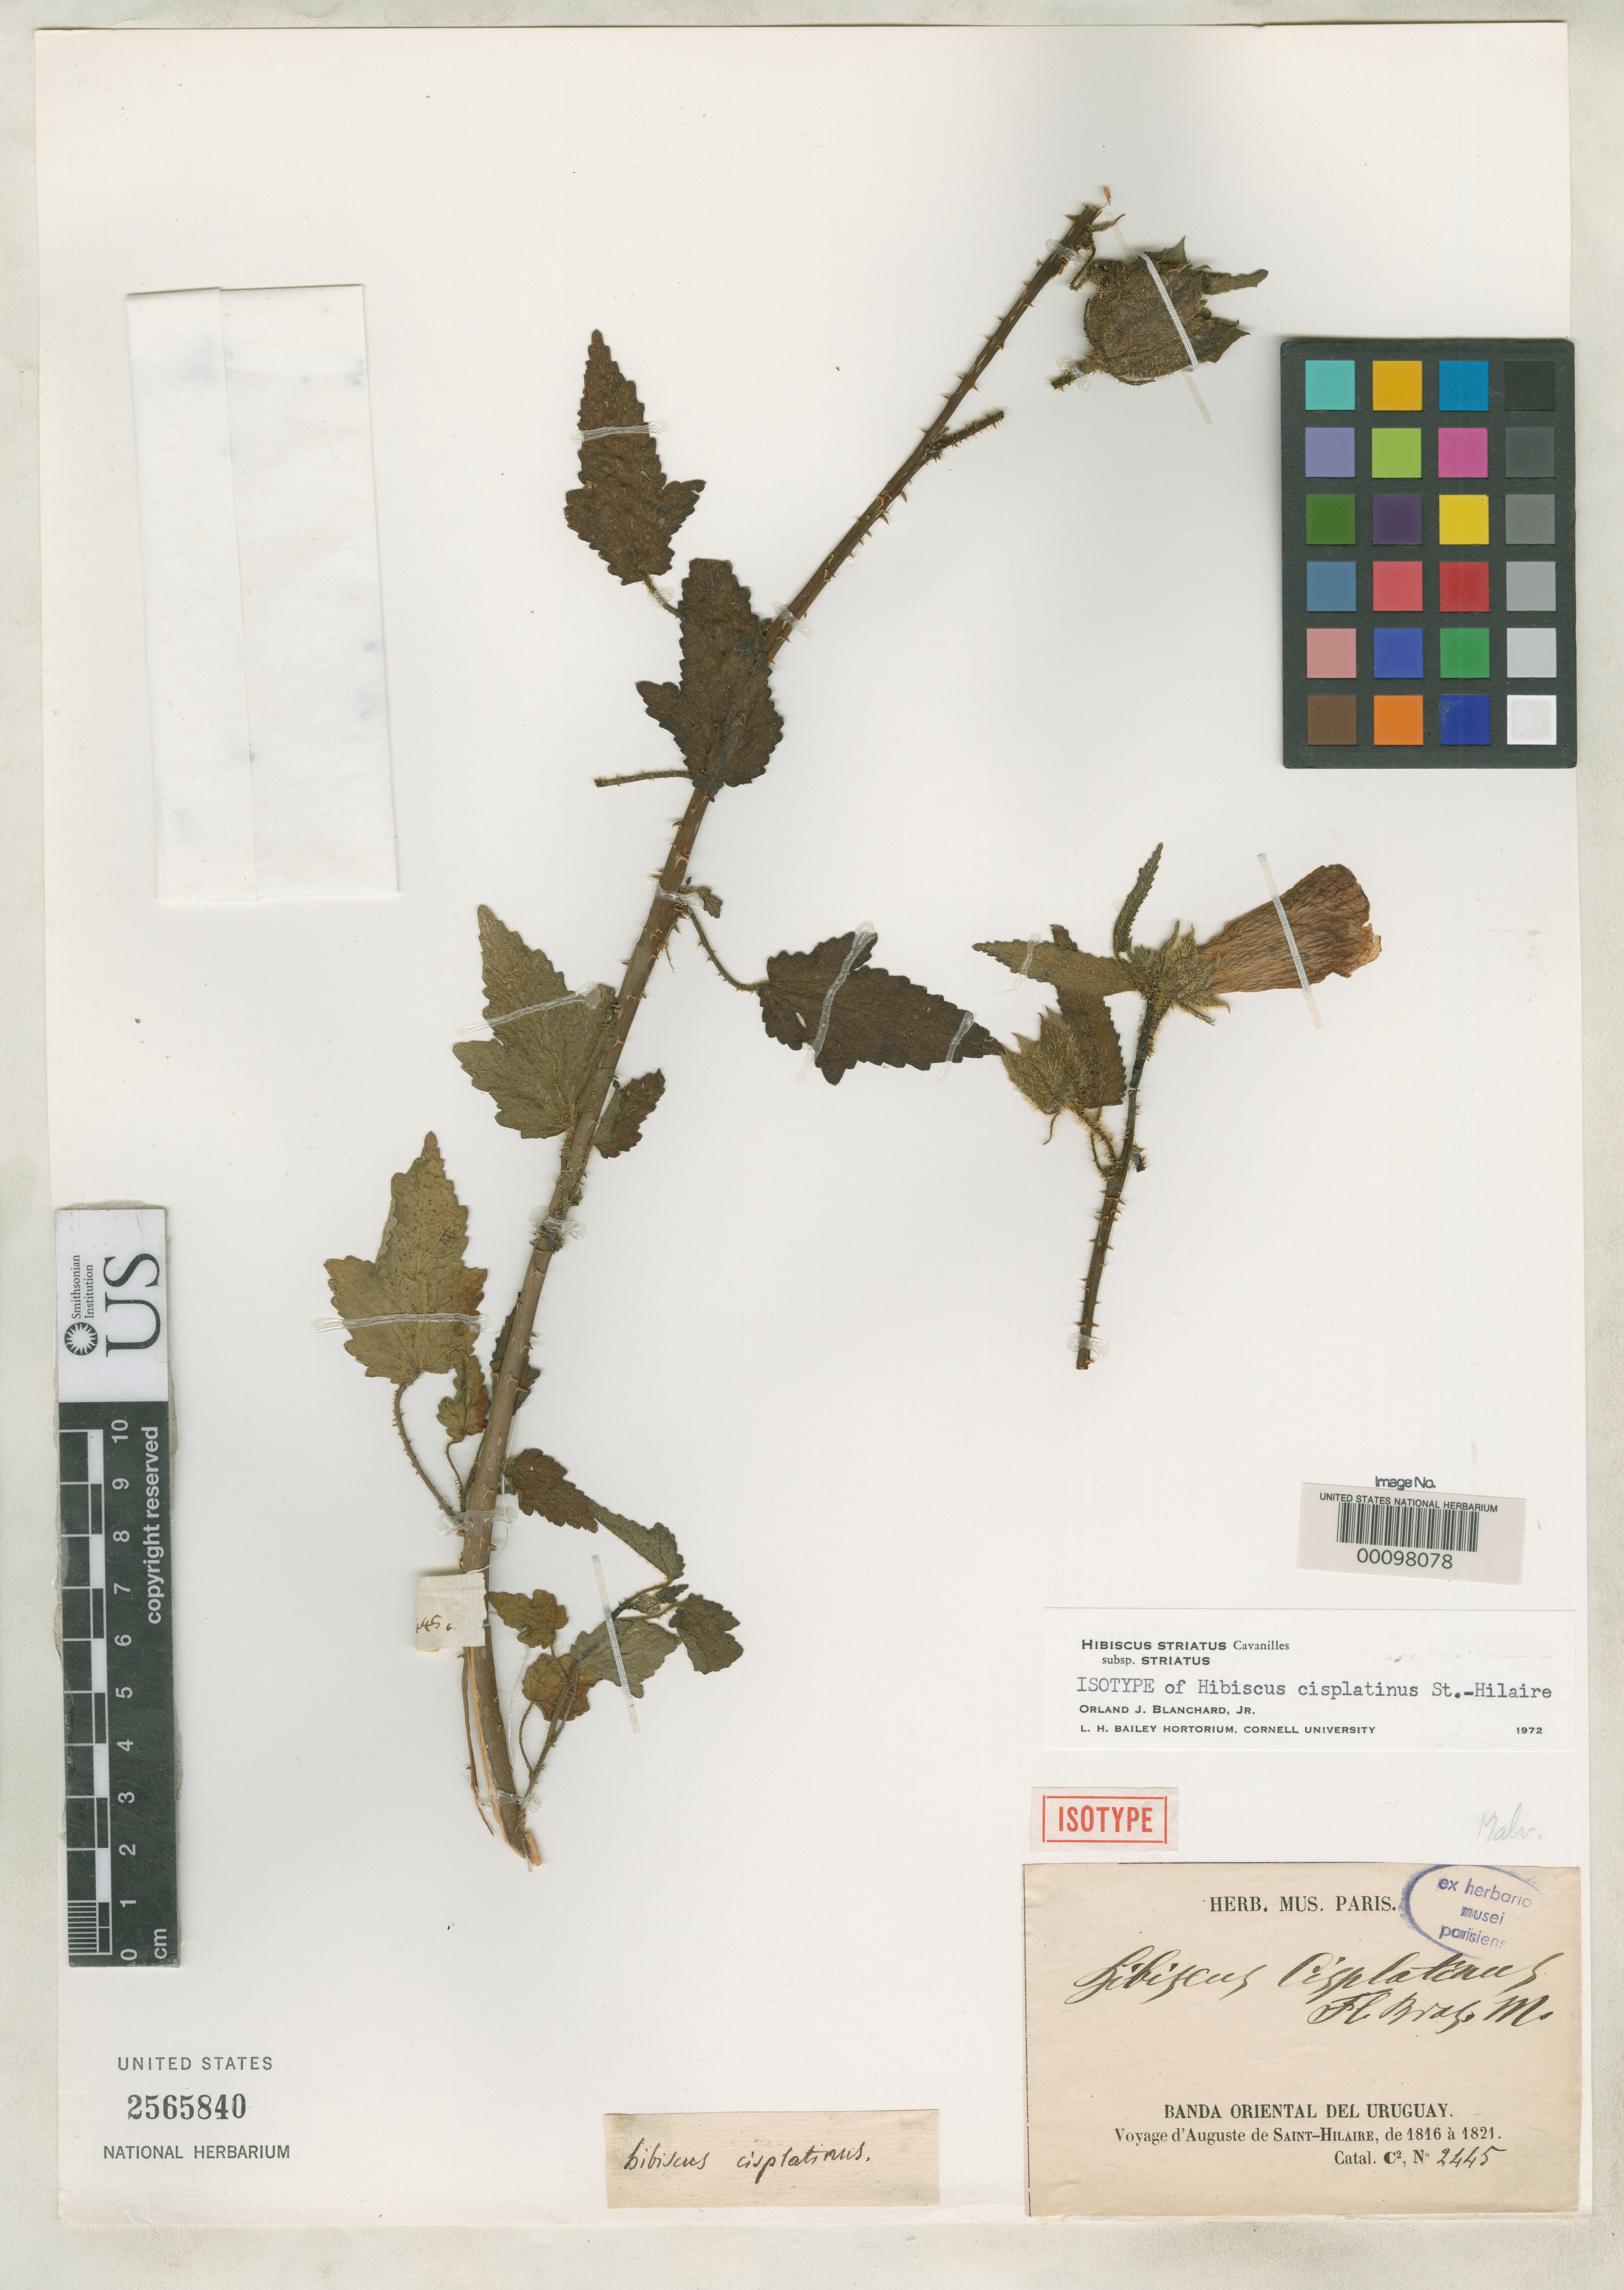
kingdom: Plantae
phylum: Tracheophyta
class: Magnoliopsida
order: Malvales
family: Malvaceae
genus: Hibiscus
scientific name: Hibiscus cisplatinus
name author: A. St.-Hil.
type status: Isotype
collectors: A. F. C. P. de Saint-Hilaire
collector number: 2445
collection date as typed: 1816 to -- --- 1821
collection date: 1816/1821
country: Uruguay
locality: Randa Oriental de Uruguay.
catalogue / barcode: US 2565840